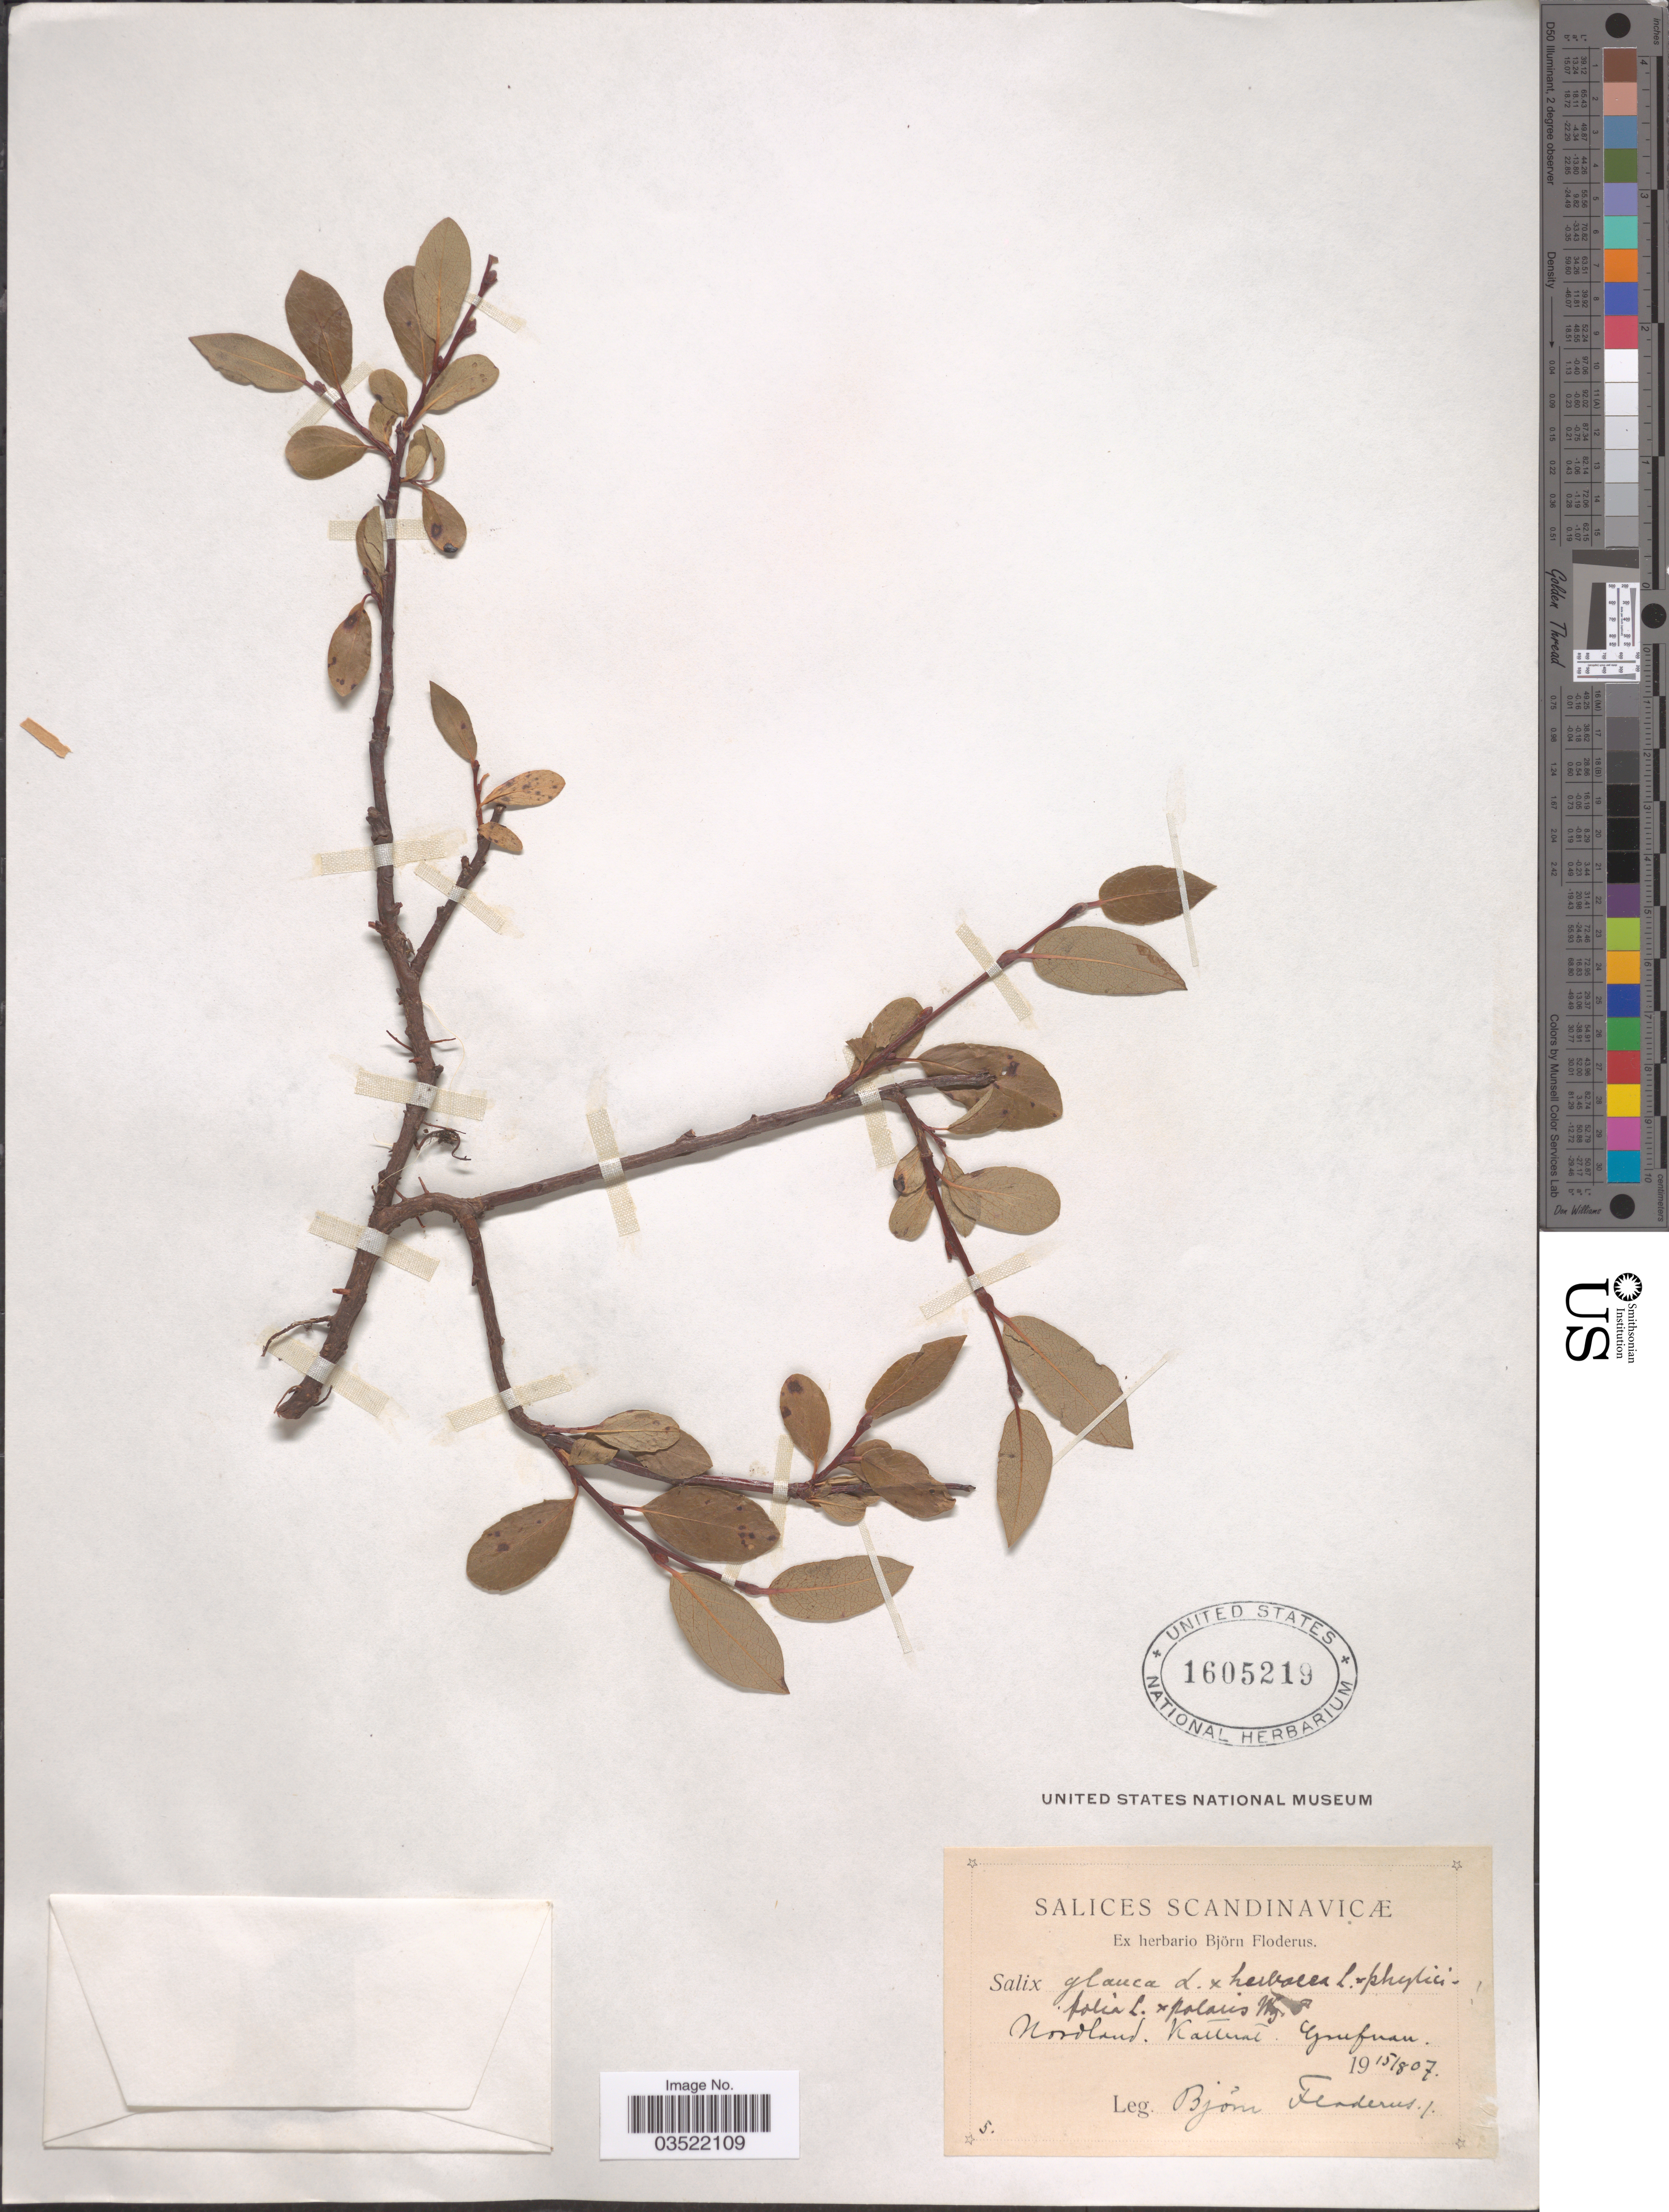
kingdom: Plantae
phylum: Tracheophyta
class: Magnoliopsida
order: Malpighiales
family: Salicaceae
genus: Salix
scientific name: Salix glauca x S. herbacea L. x S. phylicifolia L. x S. polaris Wahlenb.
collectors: B. G. O. Floderus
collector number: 5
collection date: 1907-08-15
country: Norway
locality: Scandinavicæ. Nordland. Katterat. Grufnan. [interpreted]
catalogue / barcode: US 1605219